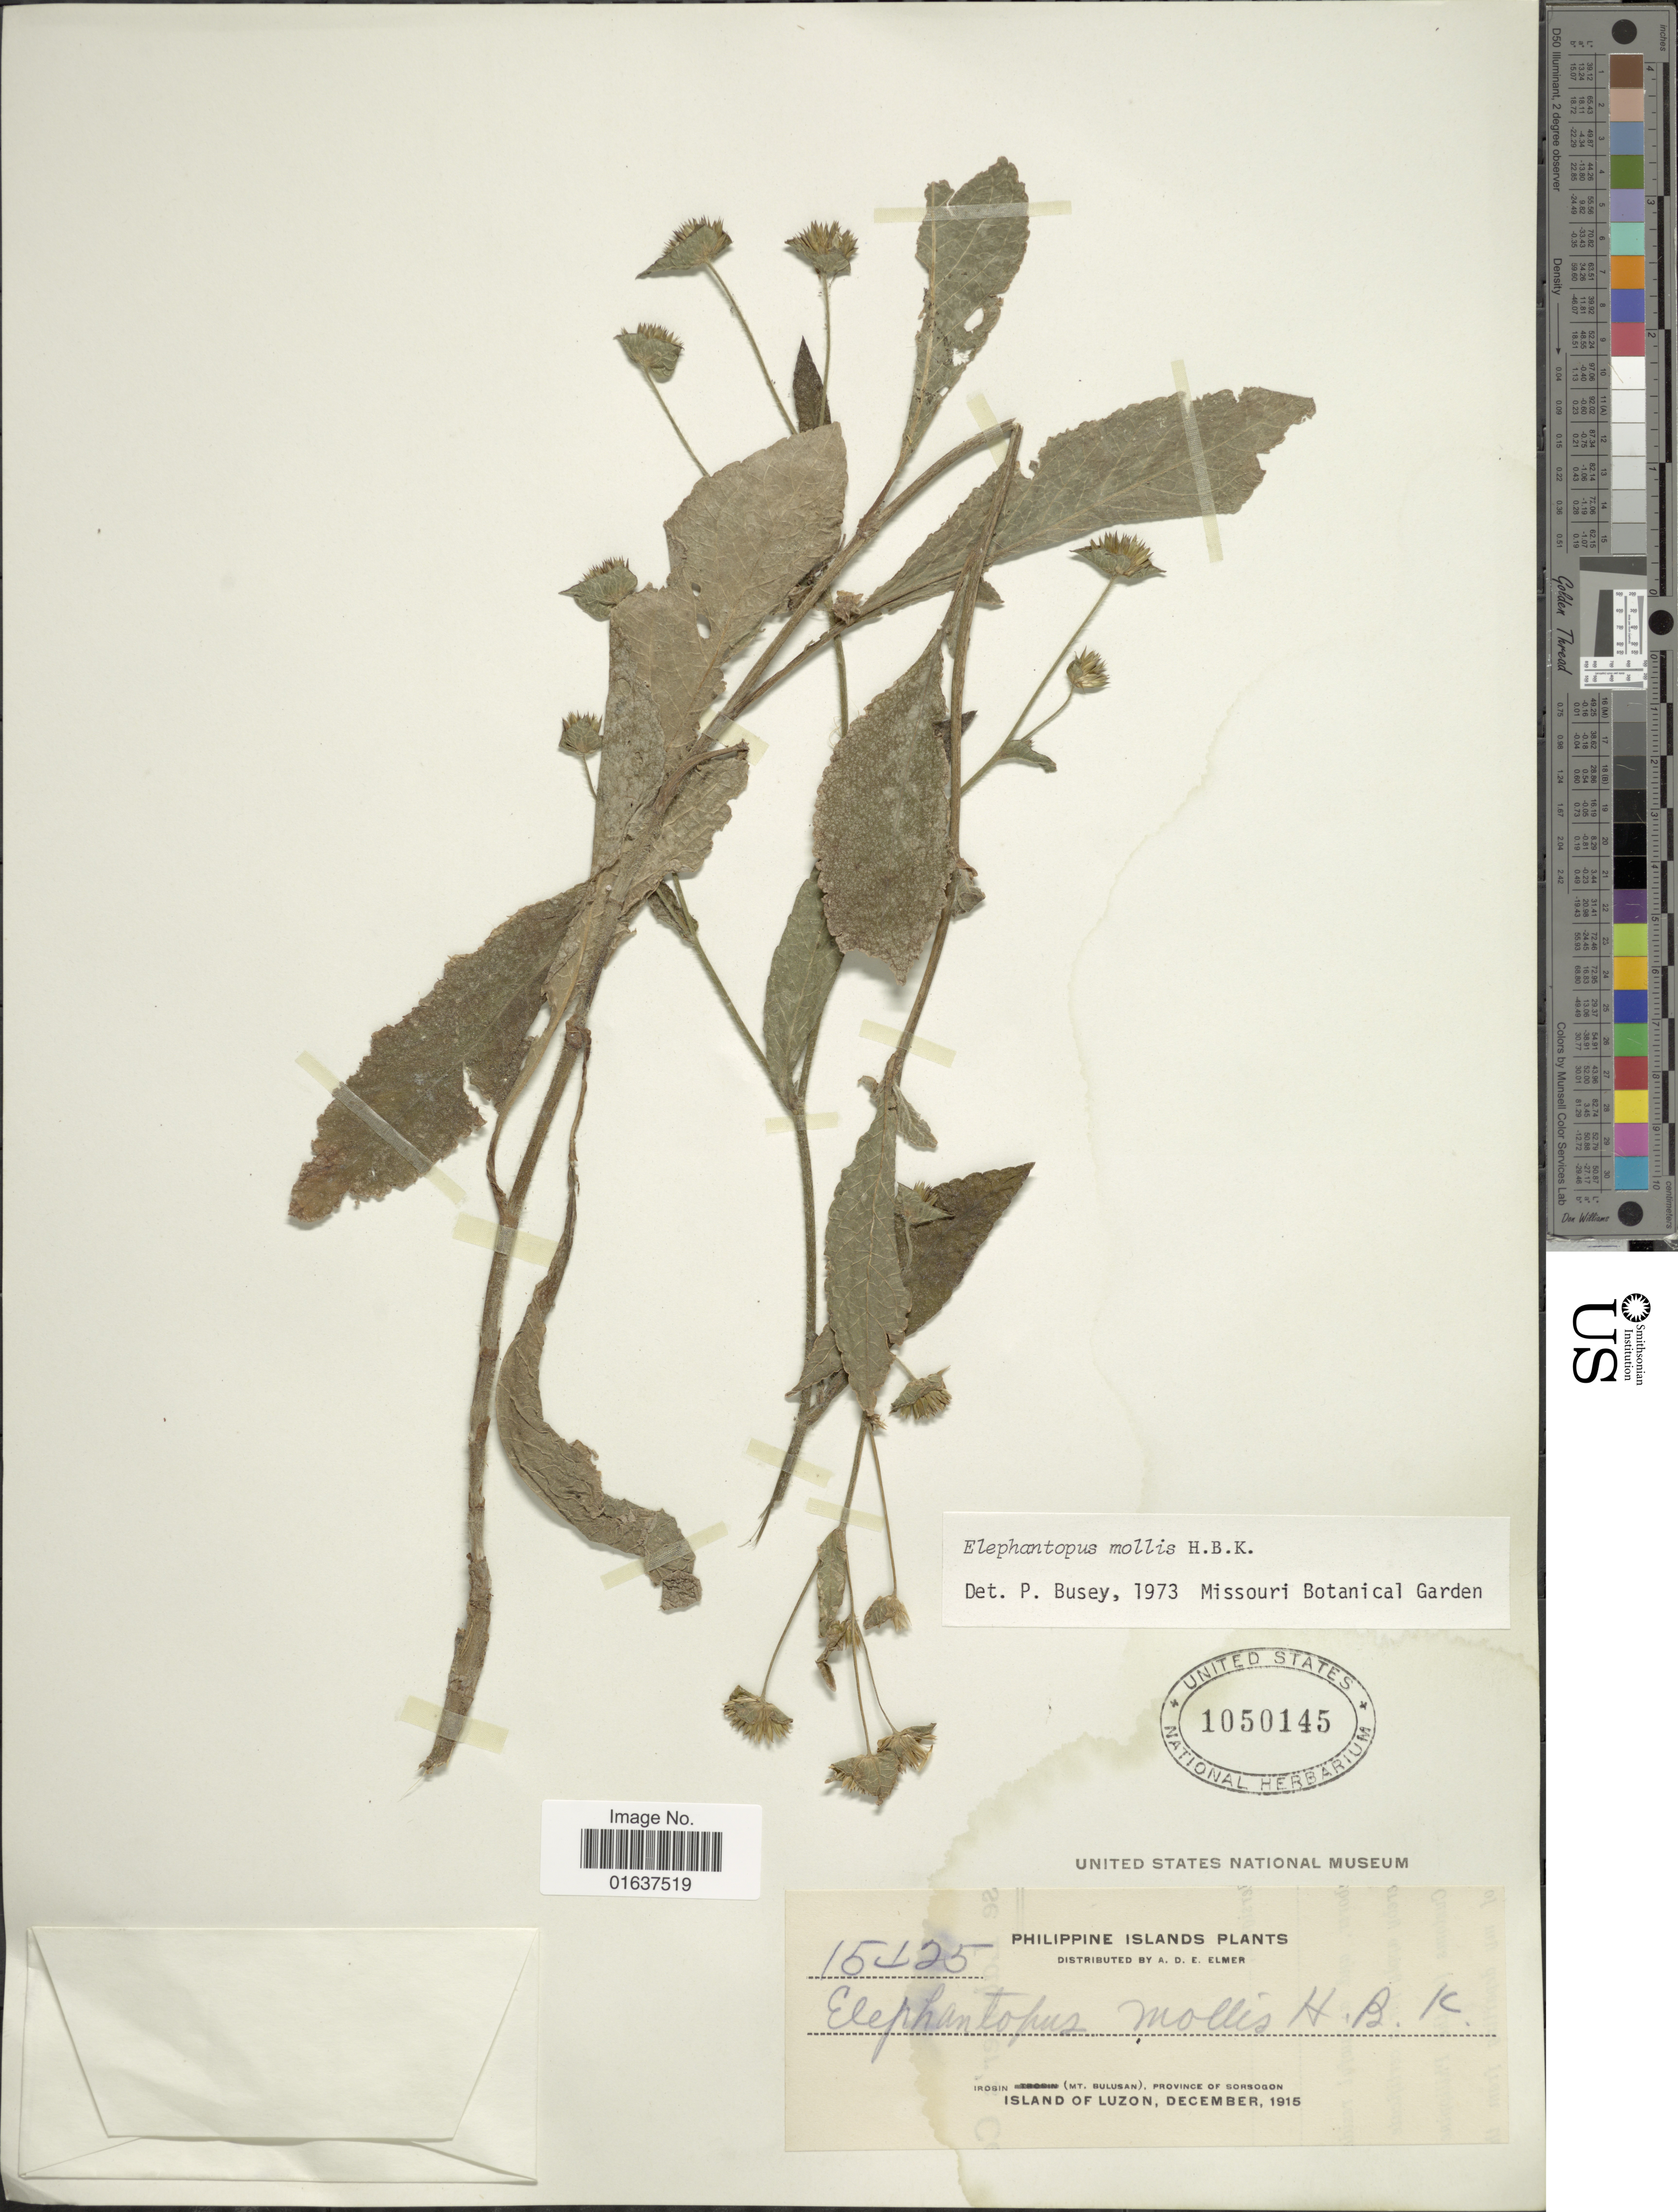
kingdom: Plantae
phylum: Tracheophyta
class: Magnoliopsida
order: Asterales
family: Asteraceae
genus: Elephantopus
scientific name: Elephantopus mollis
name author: Kunth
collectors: A. D. E. Elmer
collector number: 15125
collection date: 1915-12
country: Philippines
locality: Irosin (Mt. Bulusan) Province of Sorsogon. Island of Luzon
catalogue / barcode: US 1050145